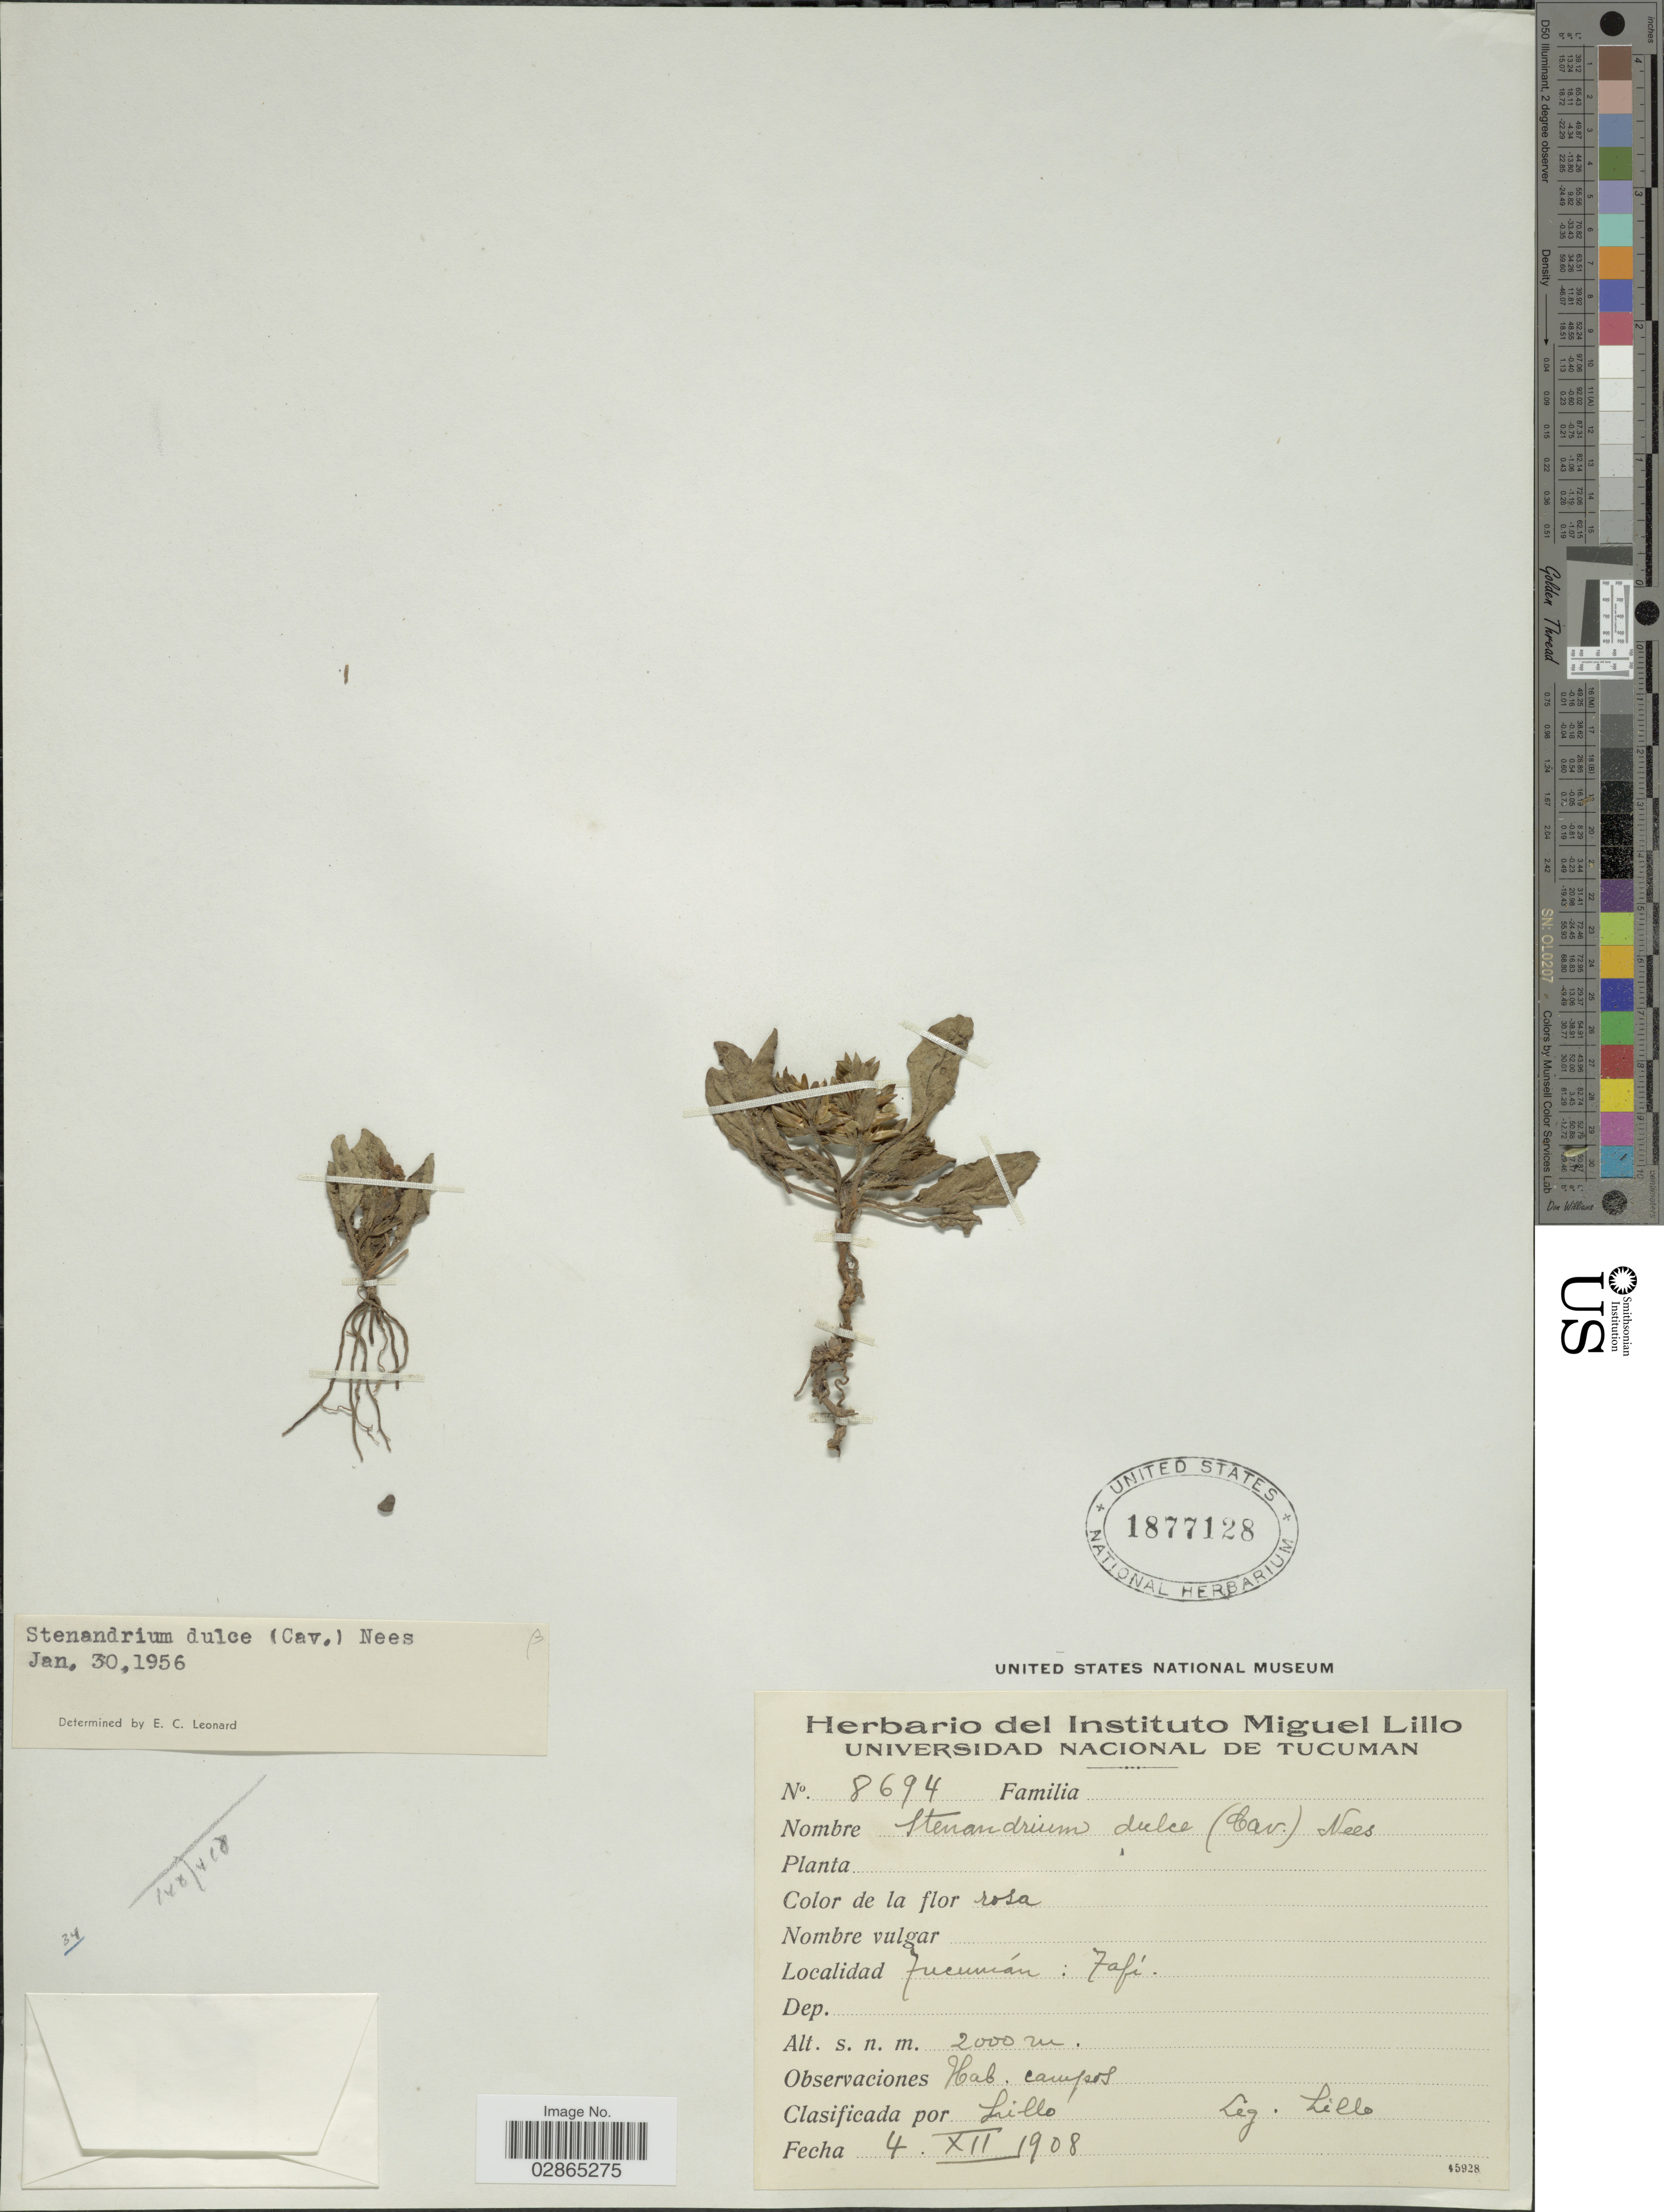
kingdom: Plantae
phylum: Tracheophyta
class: Magnoliopsida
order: Lamiales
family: Acanthaceae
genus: Stenandrium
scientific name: Stenandrium dulce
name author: (Cav.) Nees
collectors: M. Lillo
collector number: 8694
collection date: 1908-12-04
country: Argentina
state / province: Tucuman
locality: Tafi.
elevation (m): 2000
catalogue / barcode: US 1877128